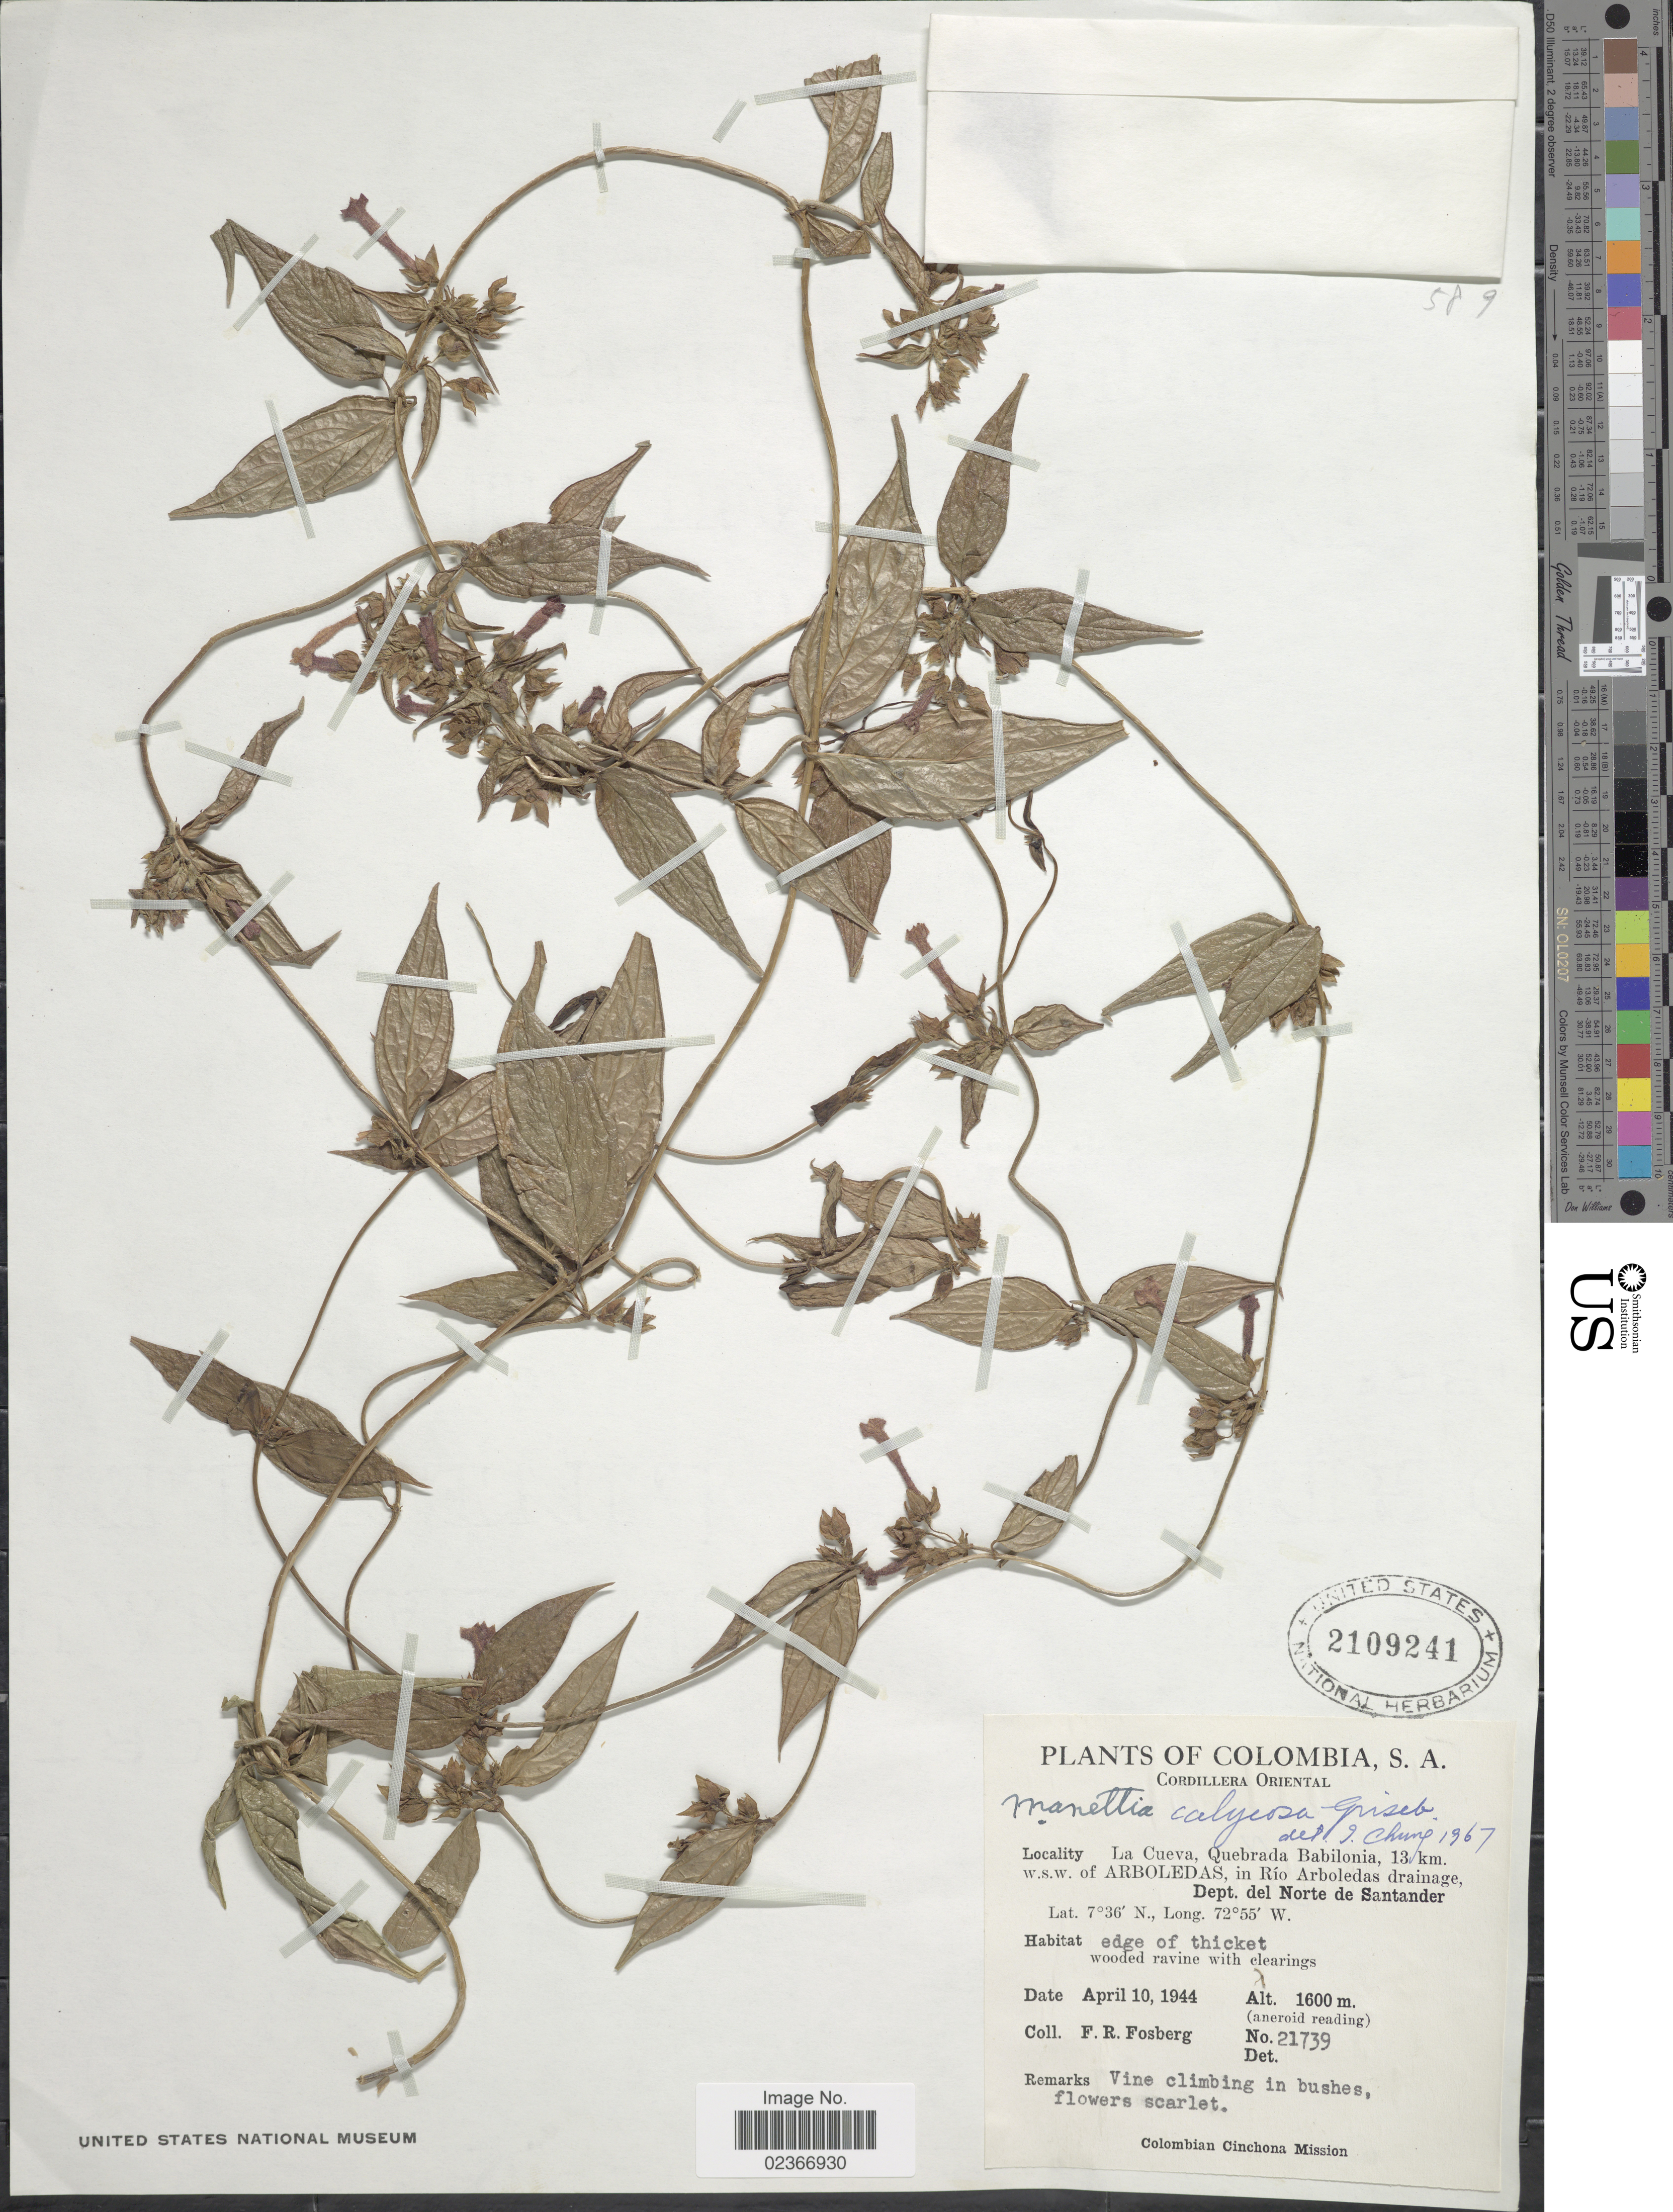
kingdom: Plantae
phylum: Tracheophyta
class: Magnoliopsida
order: Gentianales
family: Rubiaceae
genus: Manettia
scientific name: Manettia calycosa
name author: Griseb.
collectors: F. R. Fosberg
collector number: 21739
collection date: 1944-04-10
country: Colombia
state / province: Norte de Santander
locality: Cordillera Oriental. La Cueva, Quebrada Babilonia, 13 km. w.s.w. of Arboledas, in Rio Arboledas drainage, Dept. del Norte de Santander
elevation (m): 1600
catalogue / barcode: US 2109241